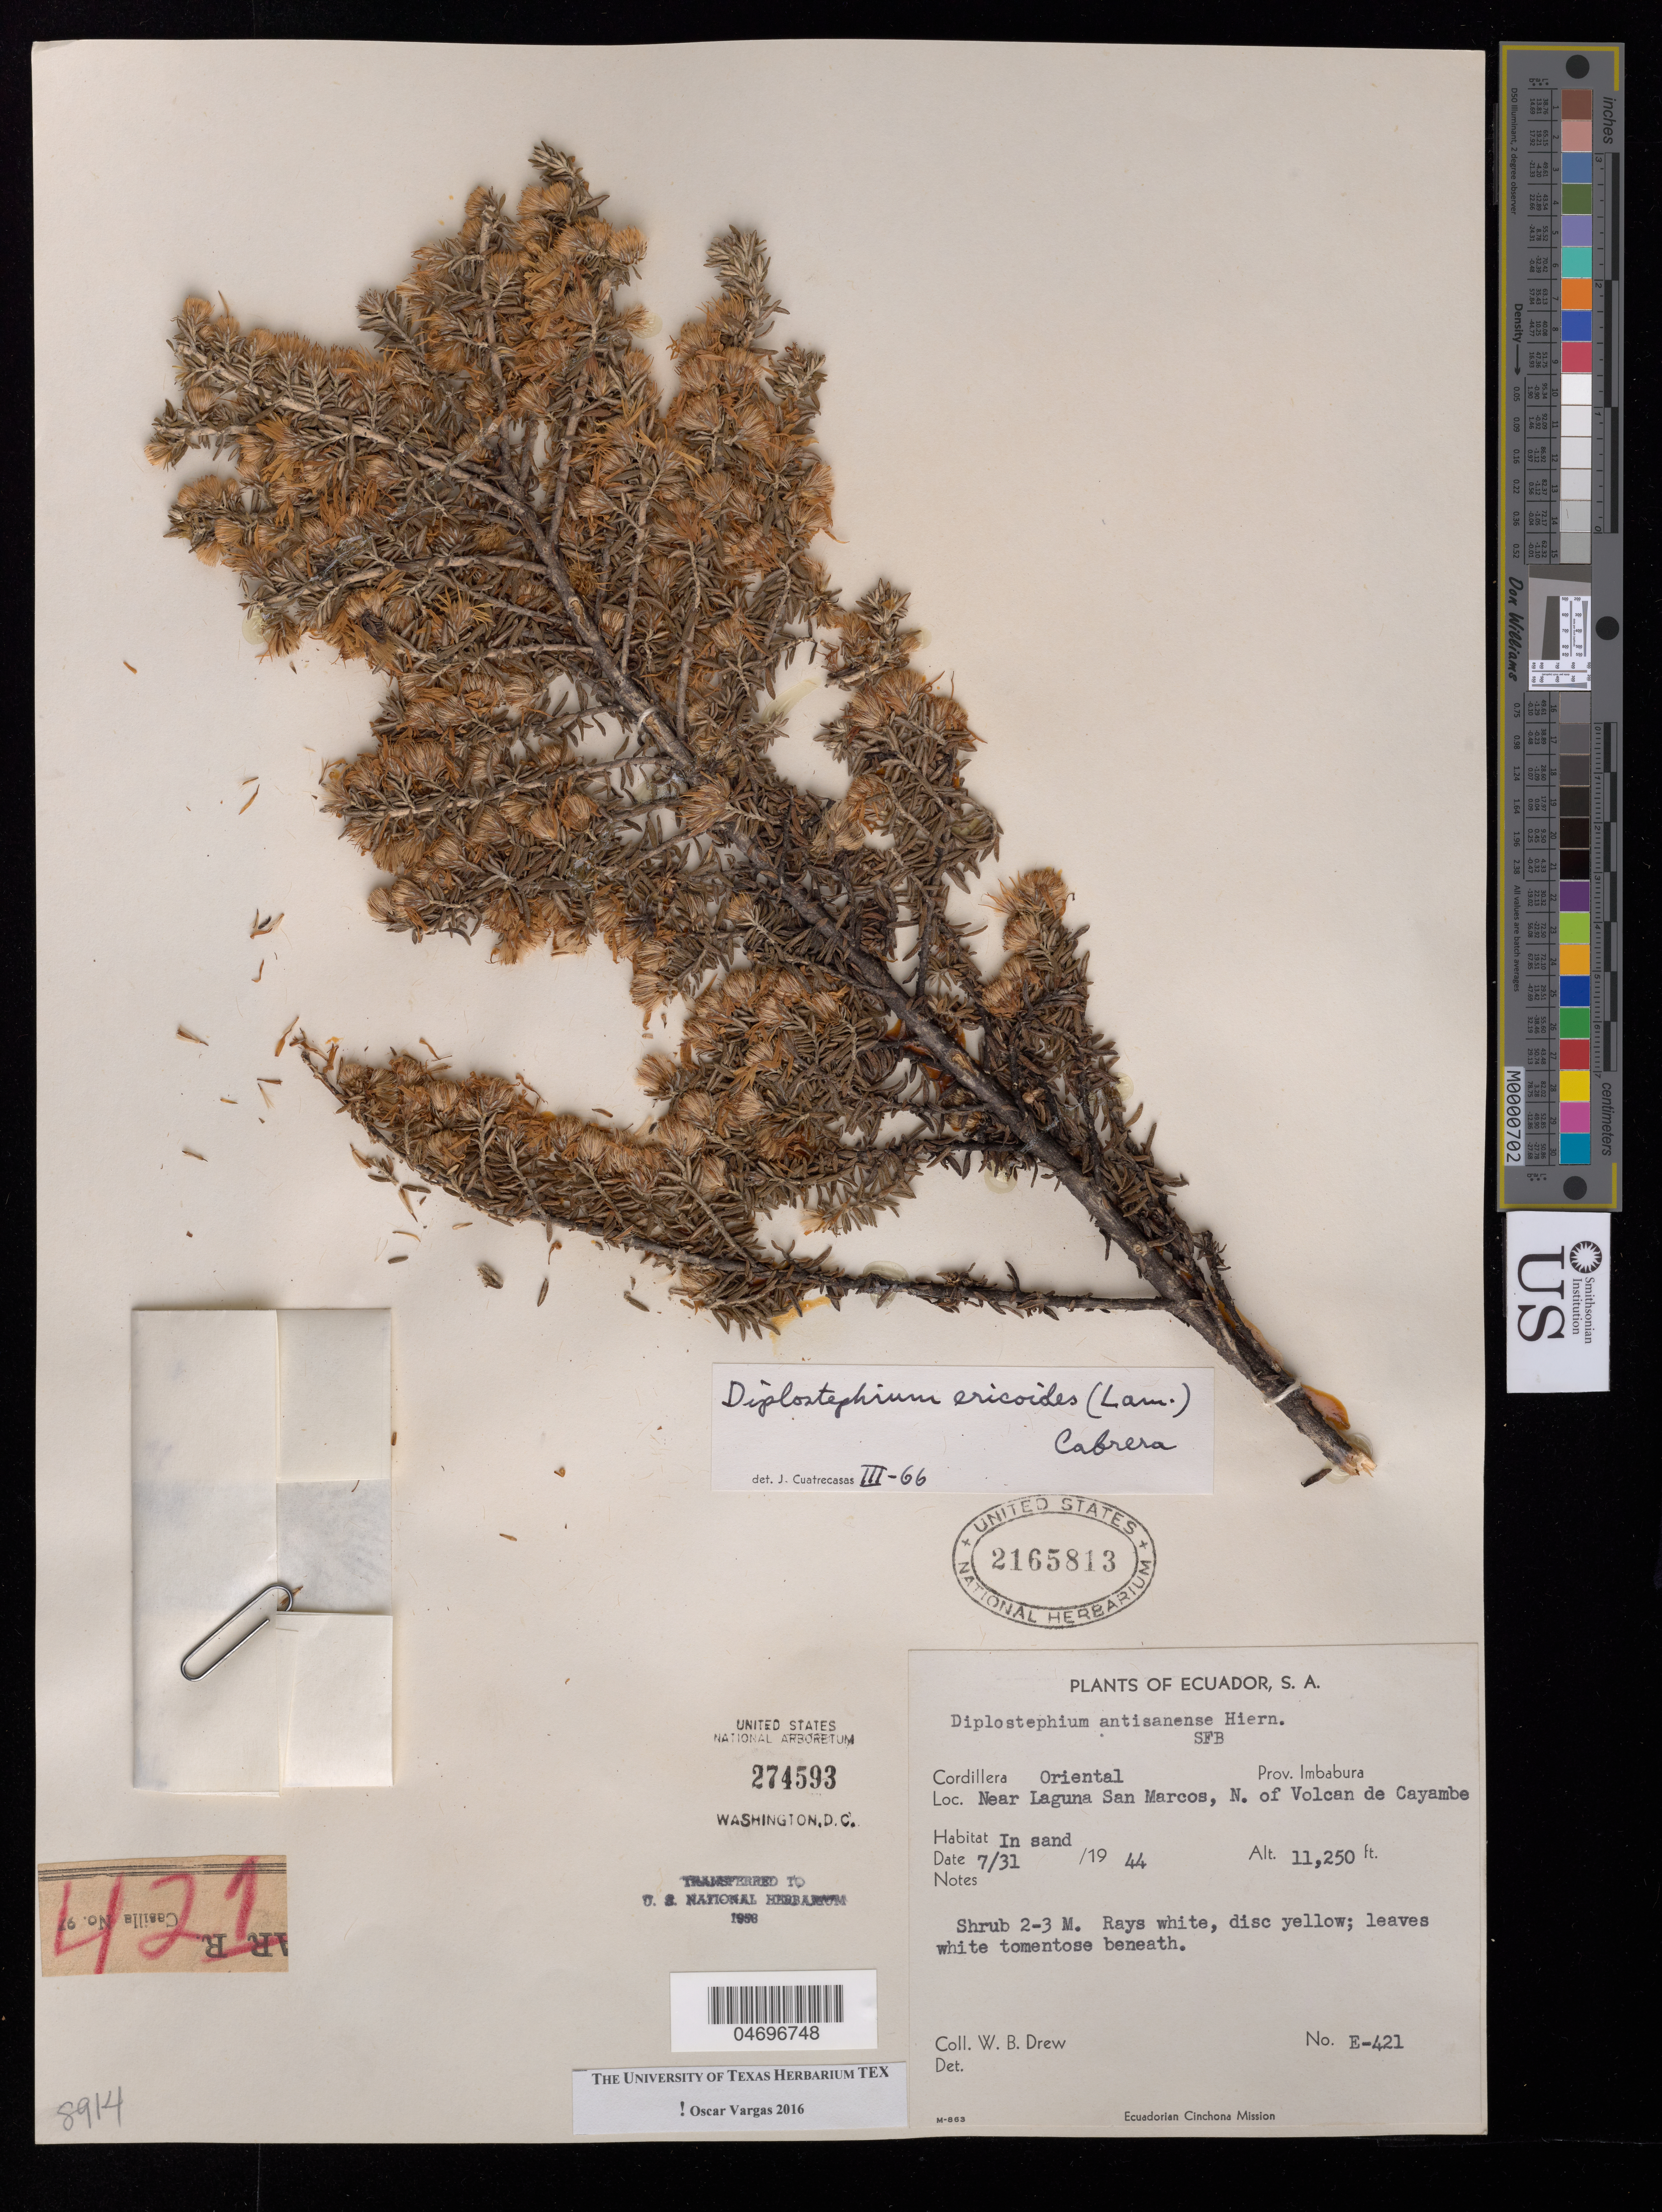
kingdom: Plantae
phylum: Tracheophyta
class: Magnoliopsida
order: Asterales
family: Asteraceae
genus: Diplostephium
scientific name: Diplostephium ericoides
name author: (Lam.) Cabrera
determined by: Vargas, Oscar M.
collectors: W. B. Drew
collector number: E- 421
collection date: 1944-07-31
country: Ecuador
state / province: Imbabura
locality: Cordillera Oriental, Near Laguna San Marcos, N. of Volcan de Cayambe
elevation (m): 3429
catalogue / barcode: US 2165813